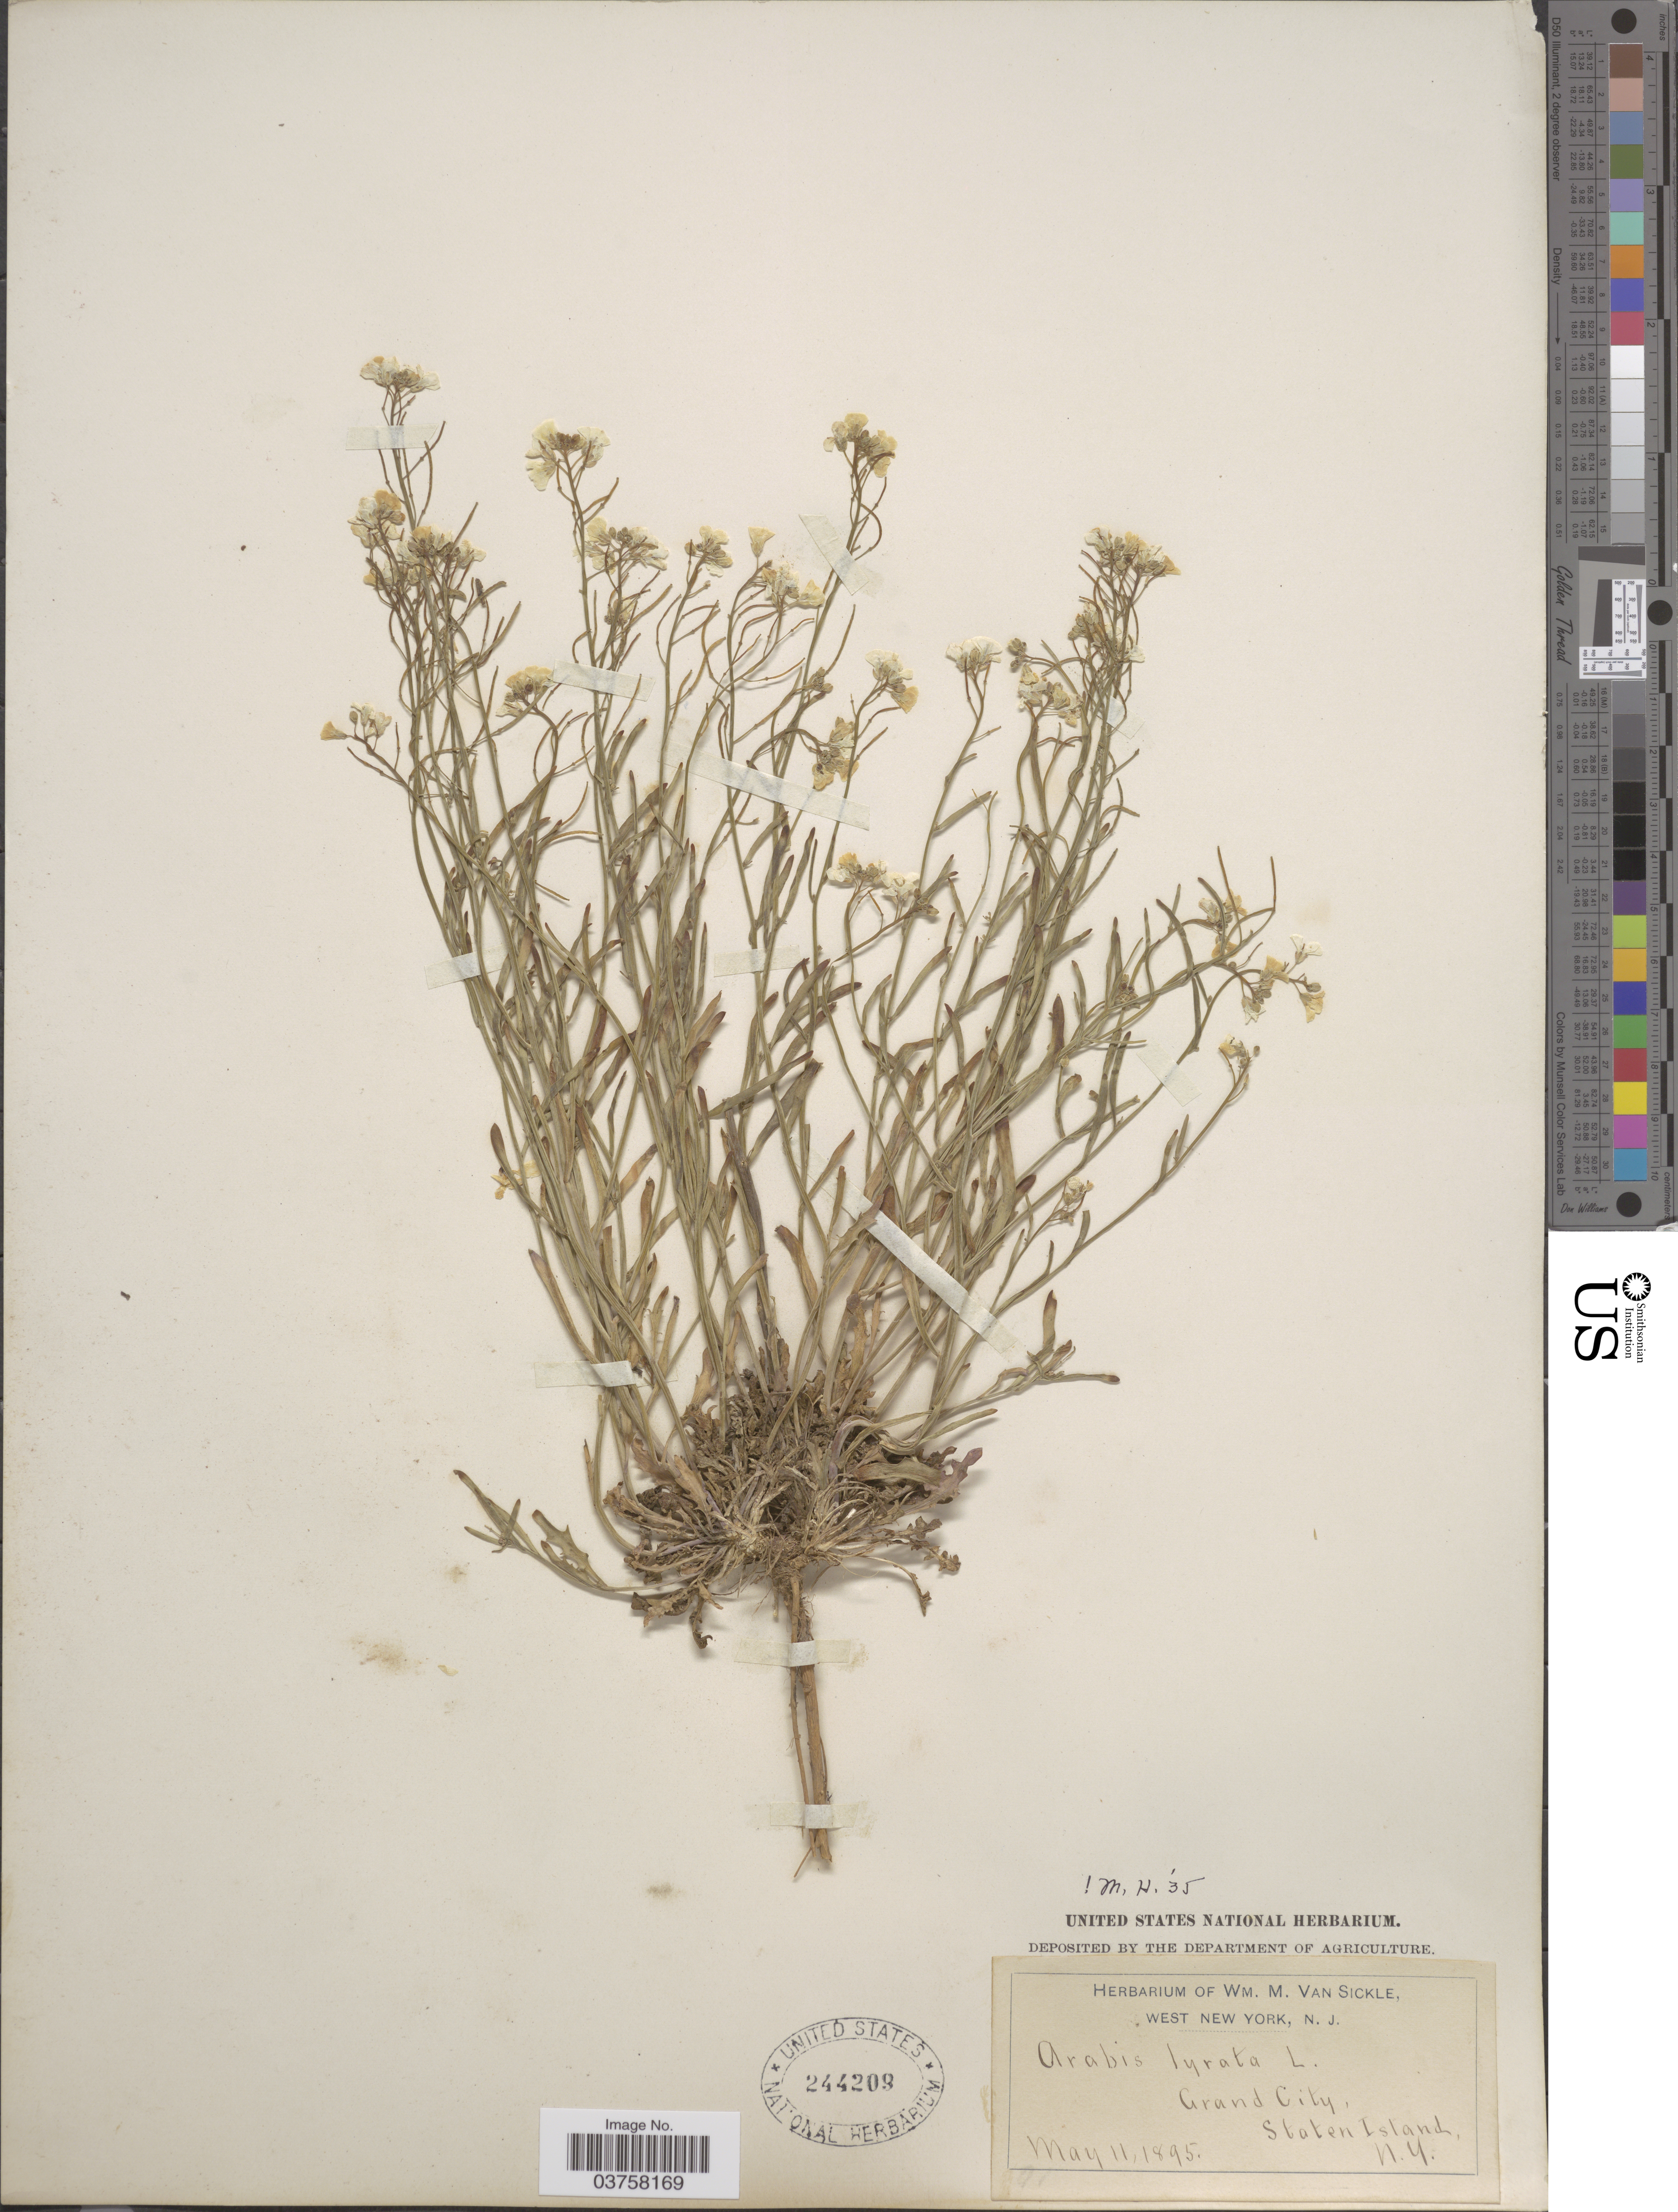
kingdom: Plantae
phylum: Tracheophyta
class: Magnoliopsida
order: Brassicales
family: Brassicaceae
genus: Arabis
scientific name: Arabis lyrata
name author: L.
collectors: ex herb. Wm. M. Van Sickle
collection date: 1895-05-11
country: United States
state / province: New York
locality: Grand City, Staten Island.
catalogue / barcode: US 244209